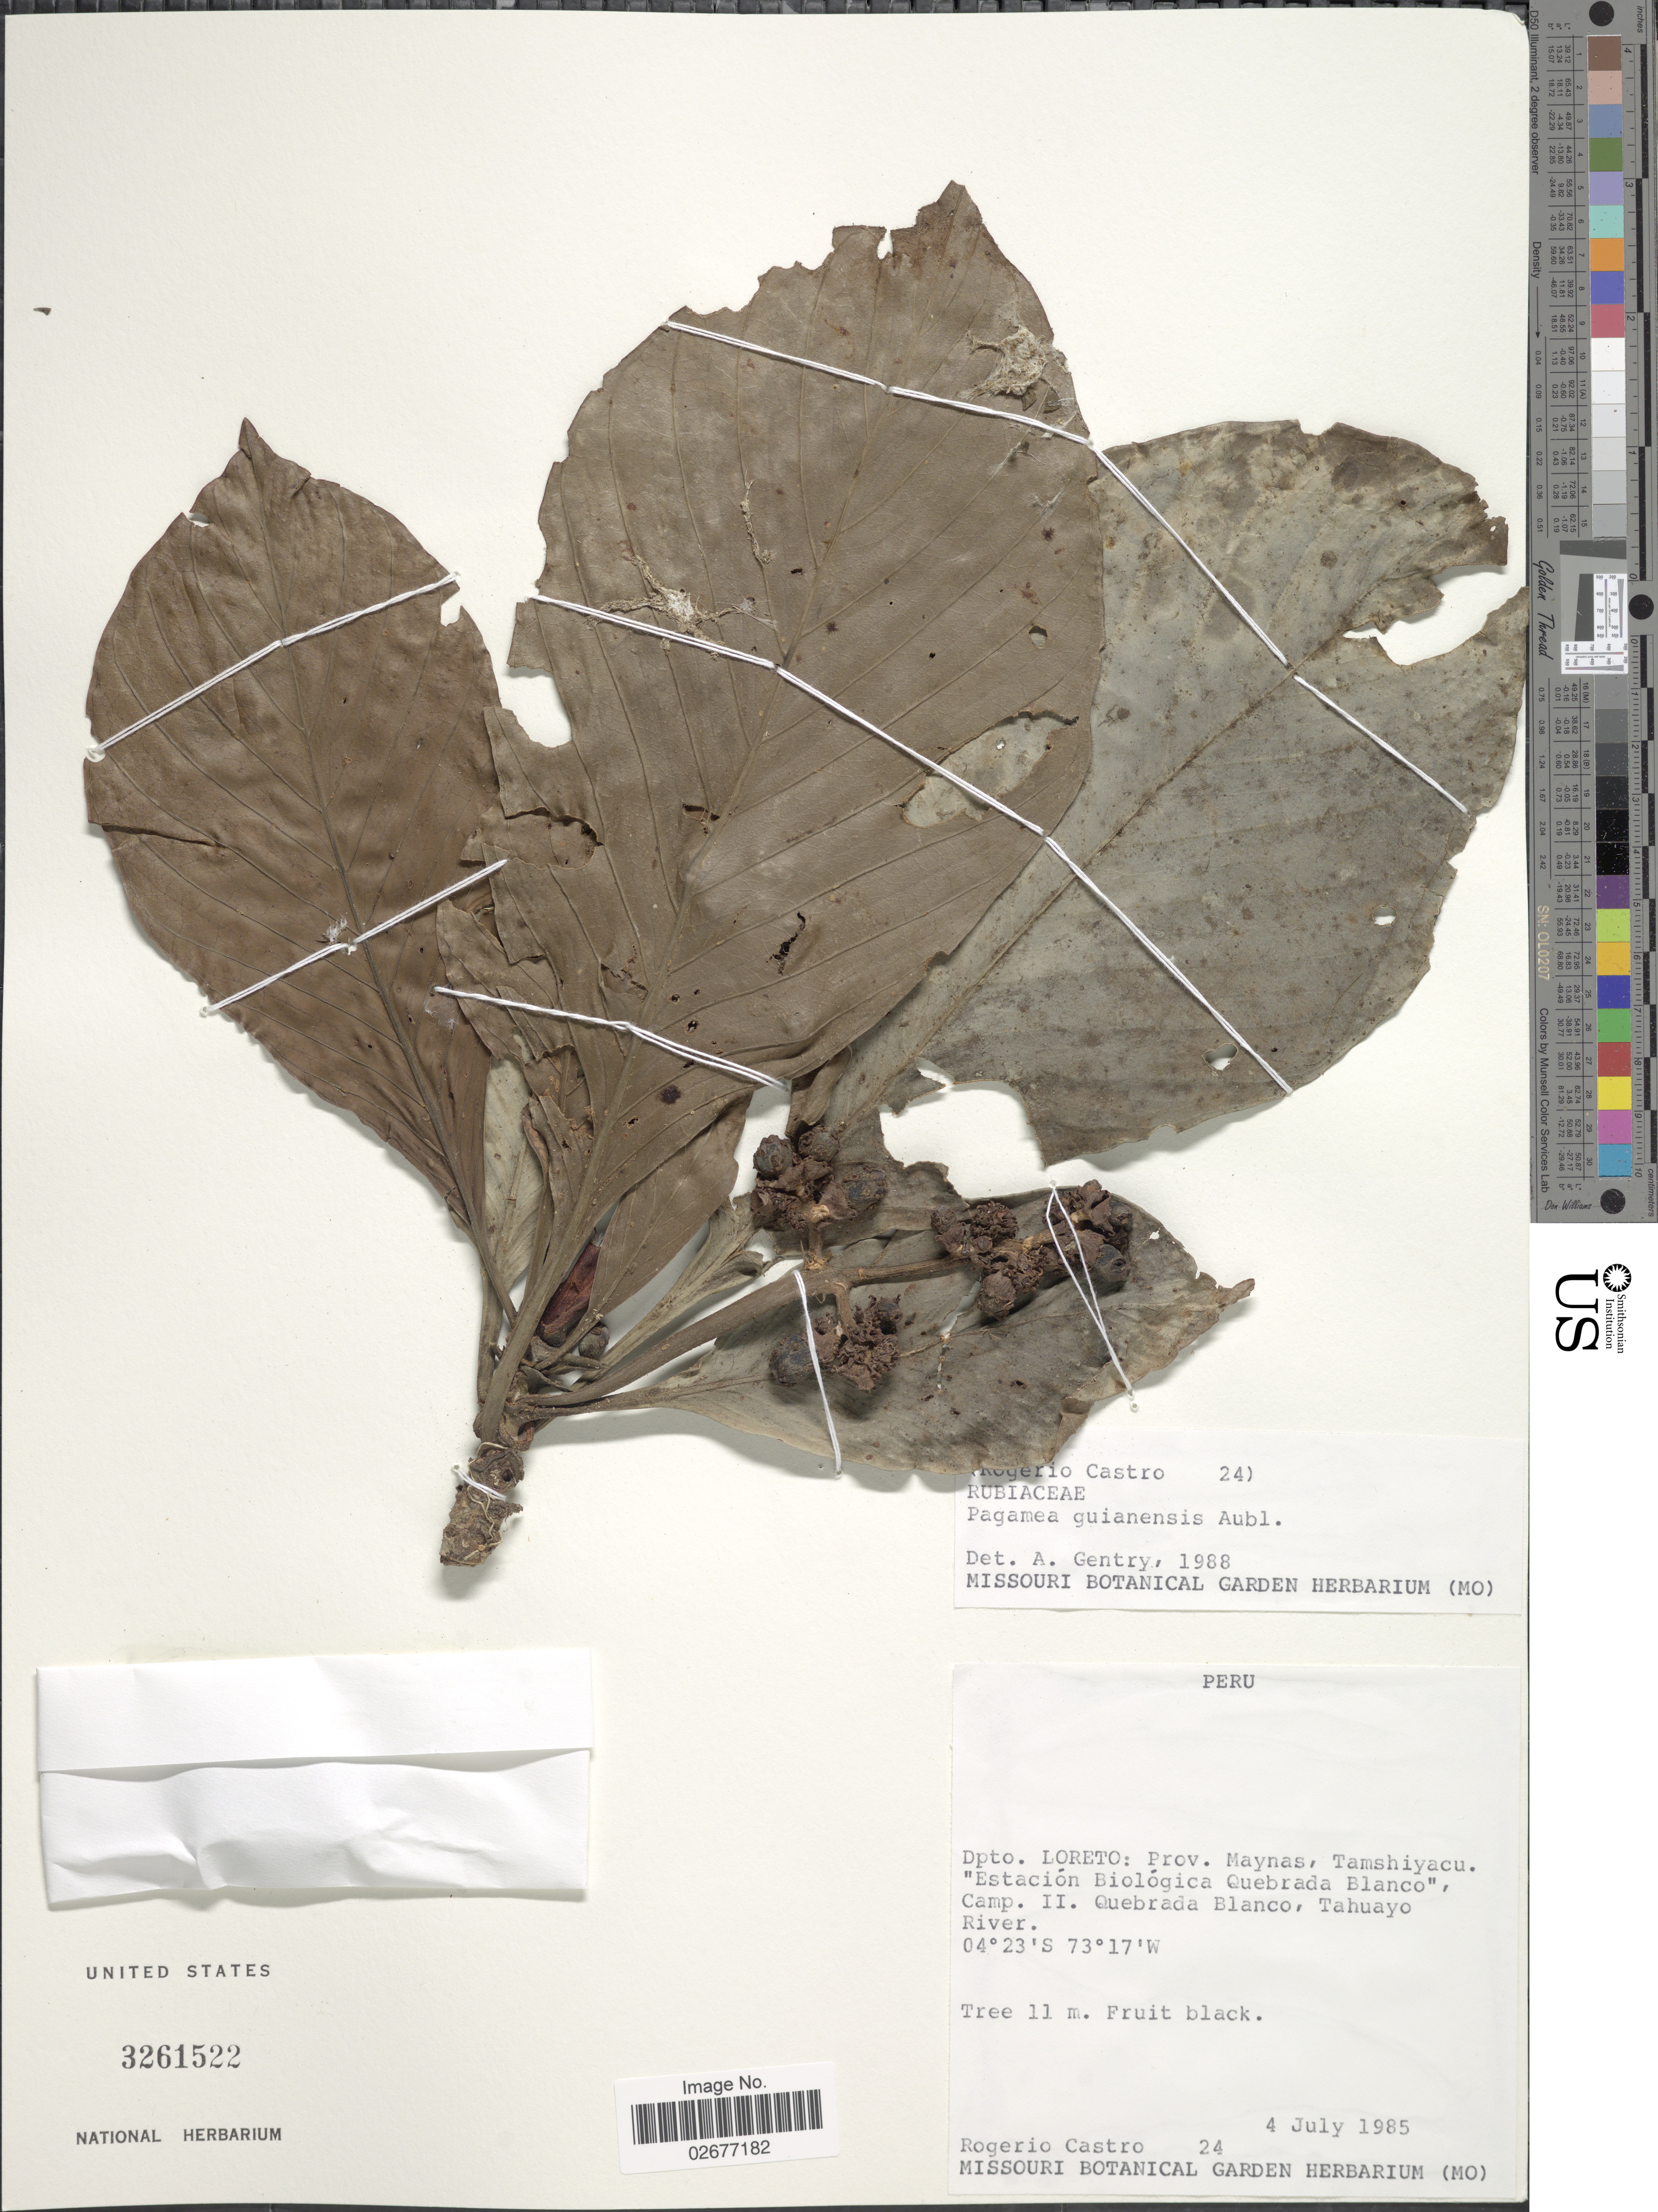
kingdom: Plantae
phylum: Tracheophyta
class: Magnoliopsida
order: Gentianales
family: Rubiaceae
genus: Pagamea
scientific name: Pagamea guianensis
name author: Aubl.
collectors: R. Castro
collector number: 24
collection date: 1985-07-04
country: Peru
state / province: Loreto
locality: Dpto. Loreto: Prov. Maynas, Tamshiyacu, Estacion Biologica Quebrada Blanco, Camp II, Quebrada Blanco, Tahuayo River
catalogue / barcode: US 3261522